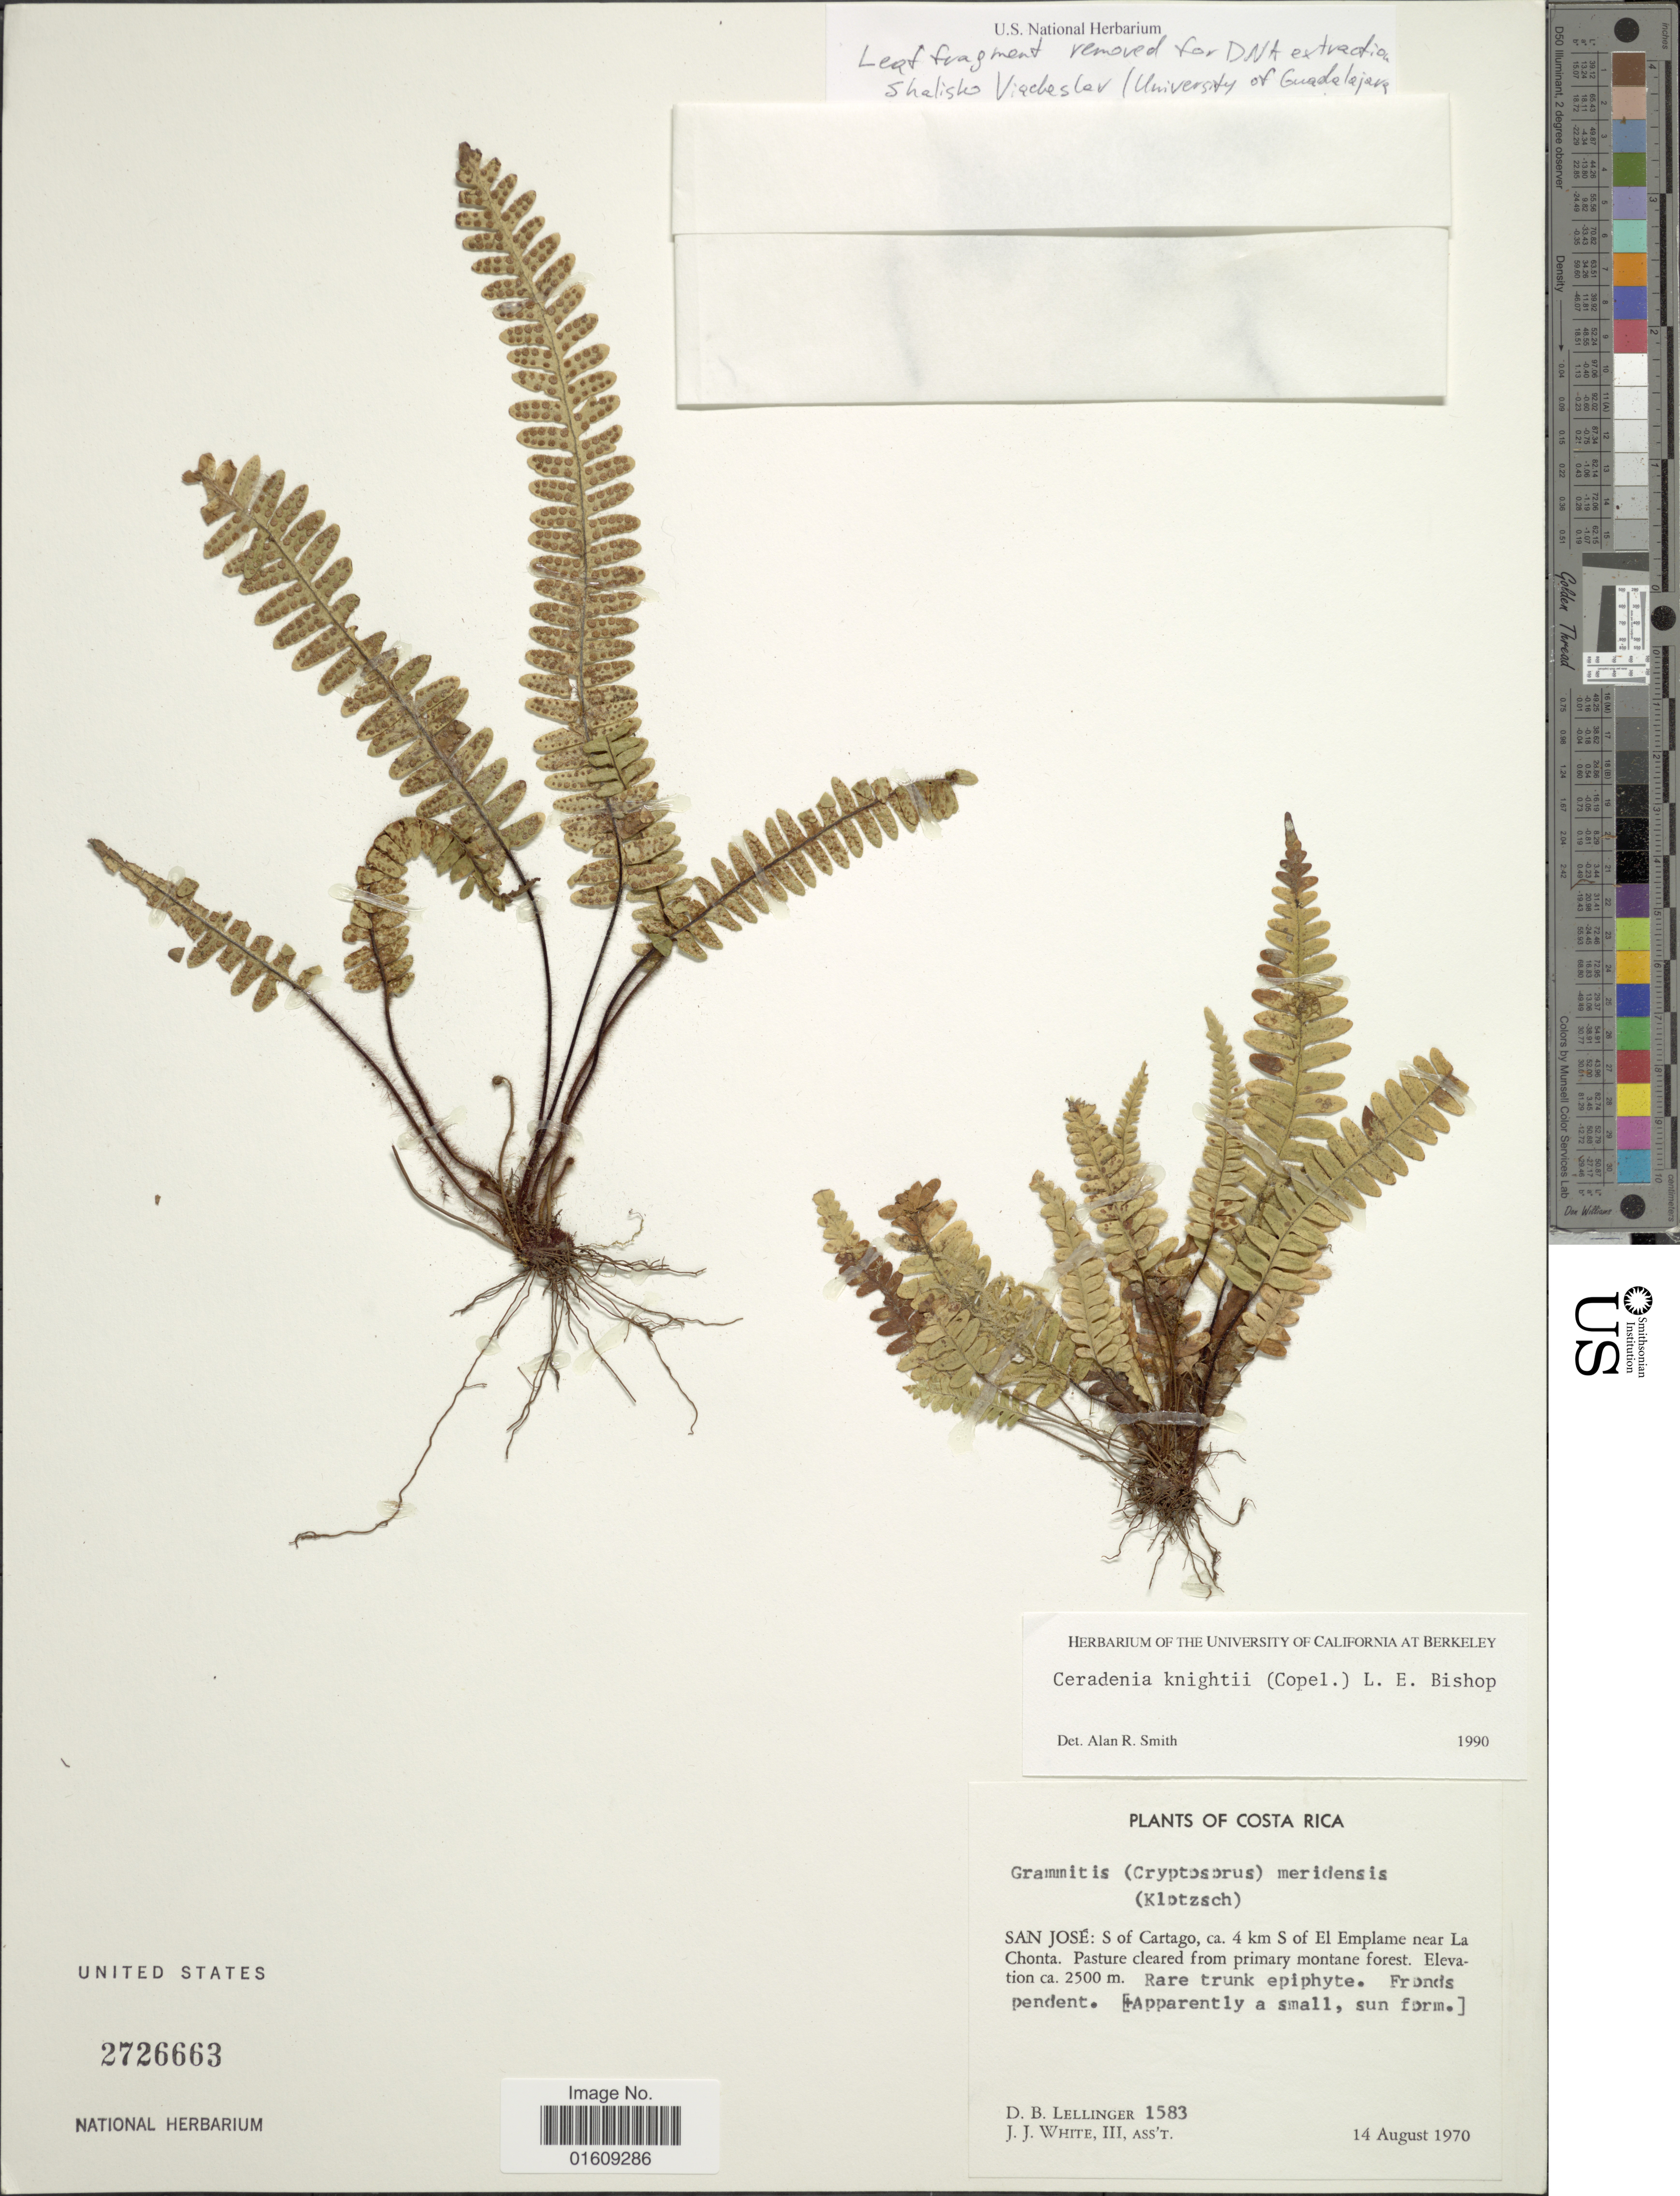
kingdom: Plantae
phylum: Tracheophyta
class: Polypodiopsida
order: Polypodiales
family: Polypodiaceae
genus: Ceradenia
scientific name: Ceradenia knightii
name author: (Copel.) L.E. Bishop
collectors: D. B. Lellinger & J. J. White III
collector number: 1583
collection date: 1970-08-14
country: Costa Rica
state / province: San José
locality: Costa Rica, San Jos;e: S of Cartago, ca. 4 km S of El Emplame near La Chonta.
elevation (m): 2500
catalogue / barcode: US 2726663